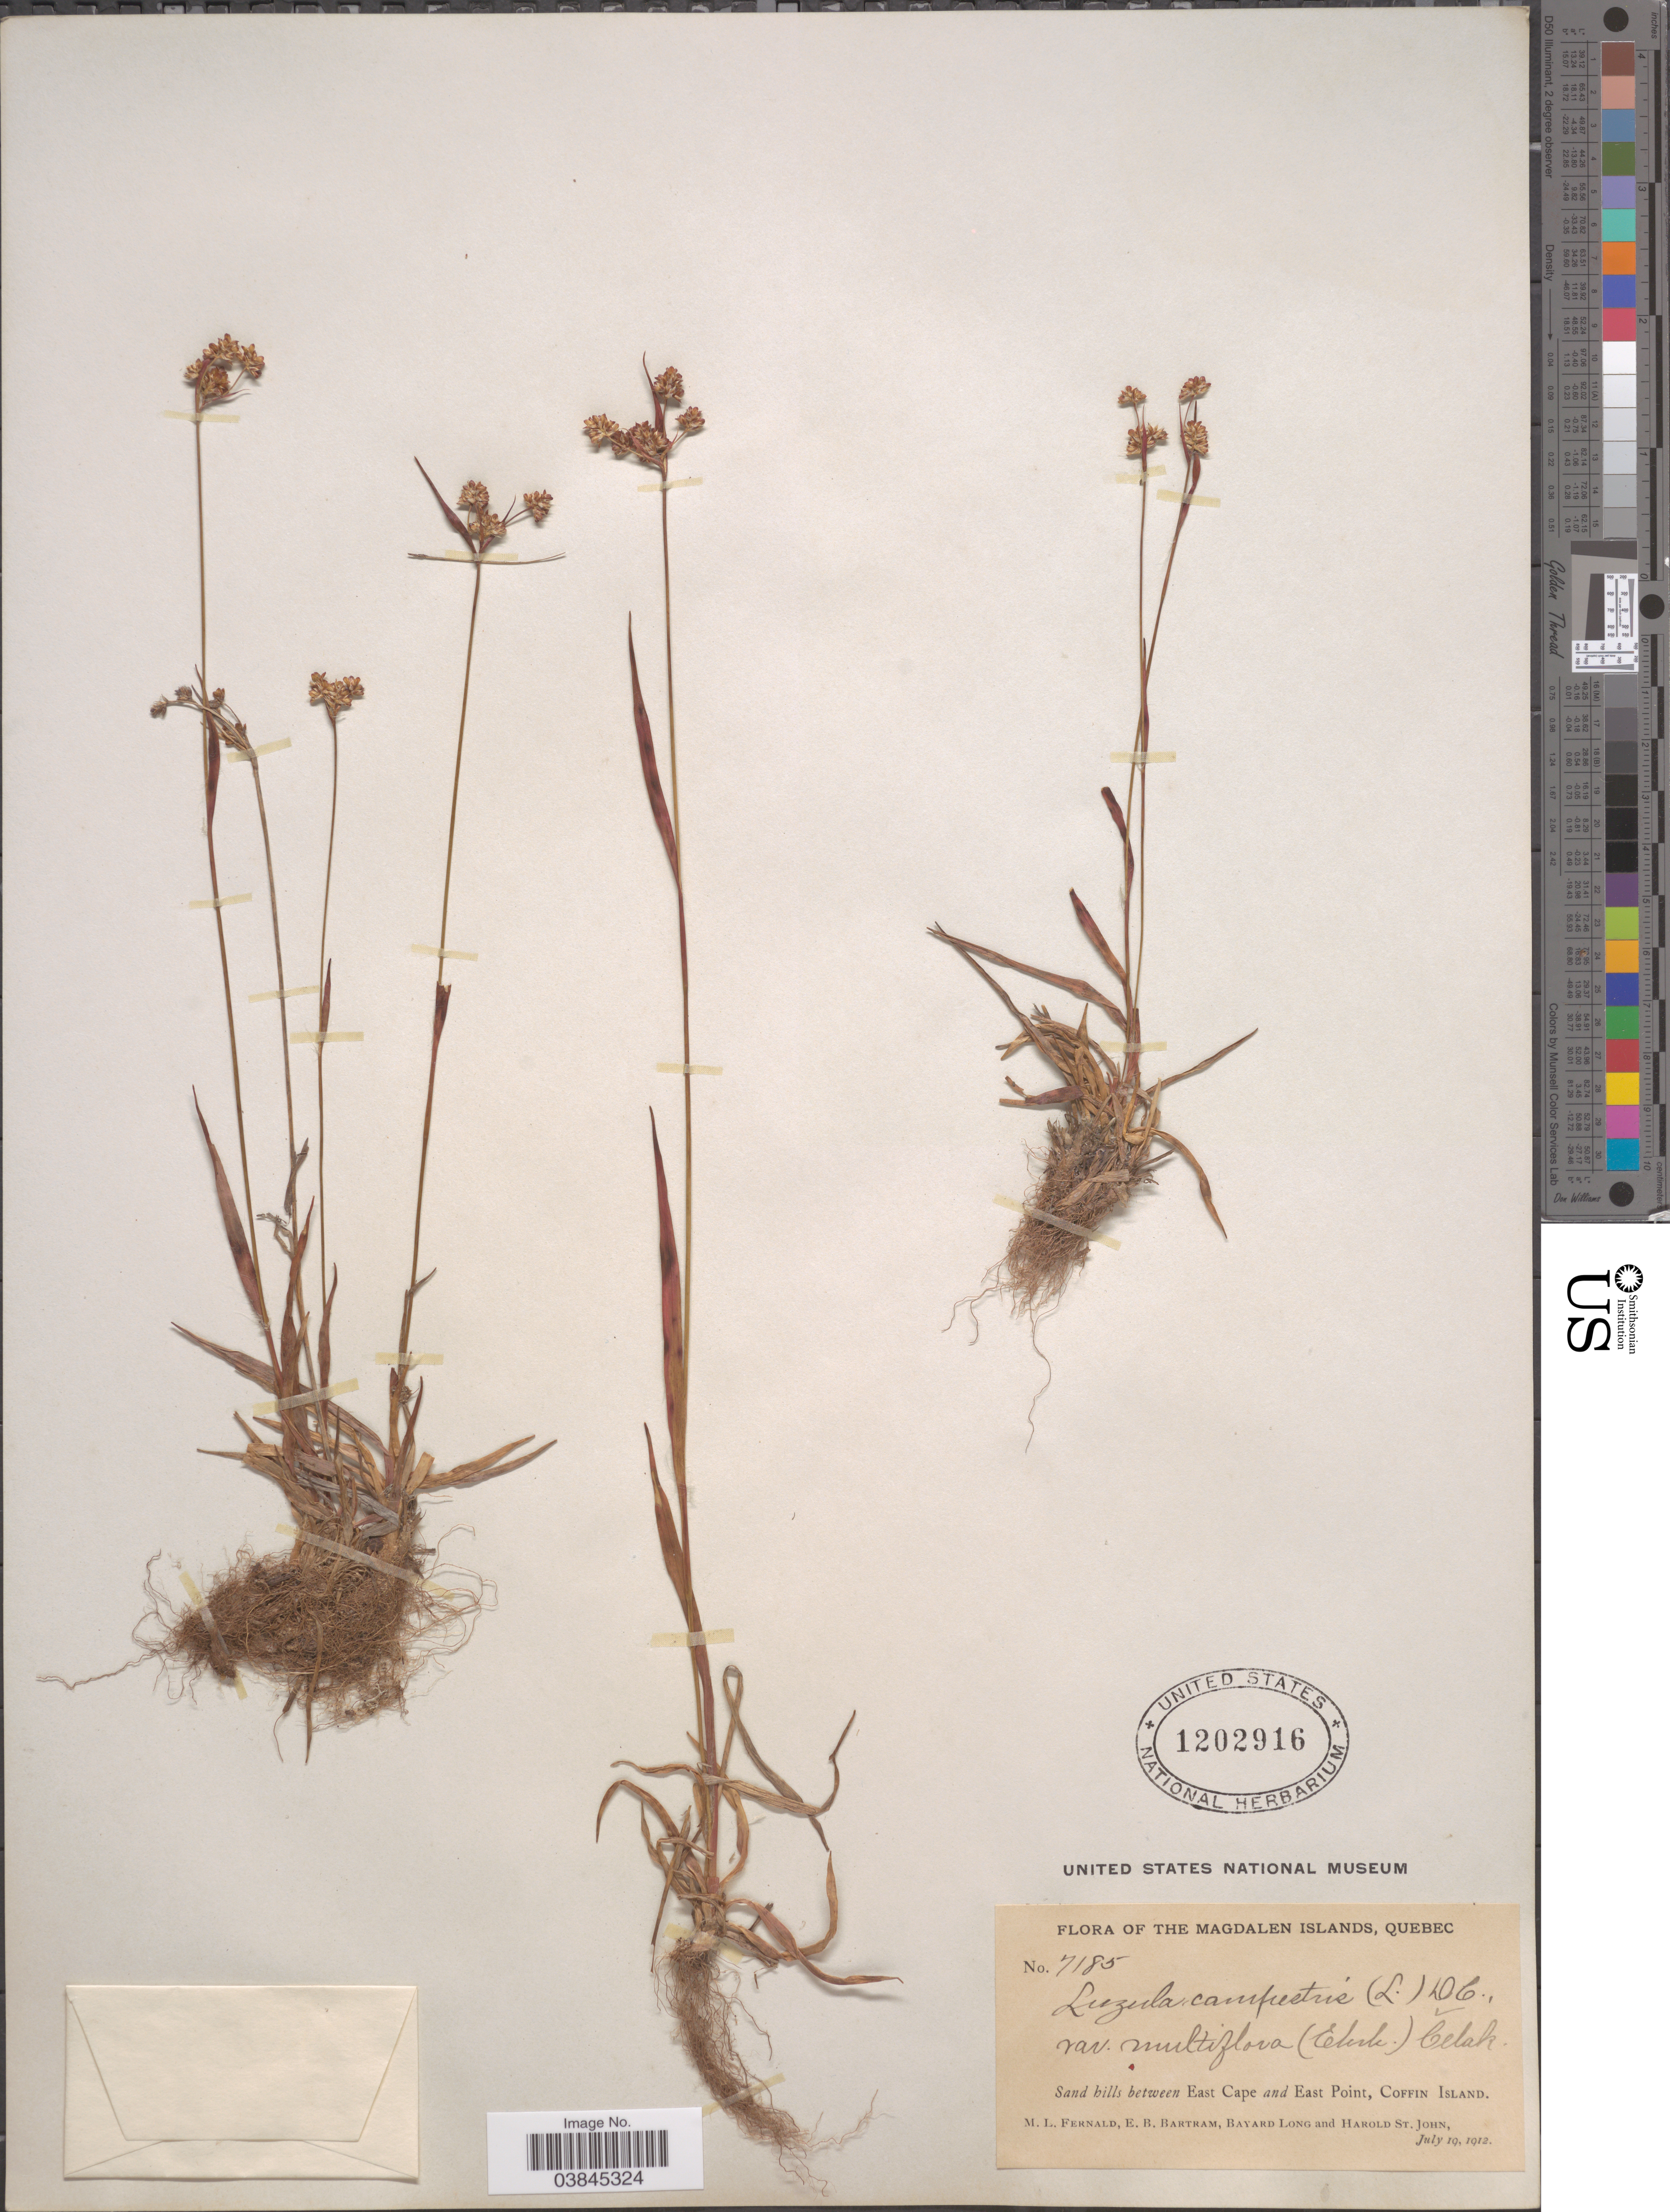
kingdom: Plantae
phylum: Tracheophyta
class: Liliopsida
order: Poales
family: Juncaceae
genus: Luzula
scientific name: Luzula campestris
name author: (L.) DC.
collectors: M. L. Fernald, E. B. Bartram, B. Long & H. St. John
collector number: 7185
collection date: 1912-07-19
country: Canada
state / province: Quebec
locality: The Magdalen Islands. Sand hills between East Cape and East Point, Coffin Island.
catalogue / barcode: US 1202916